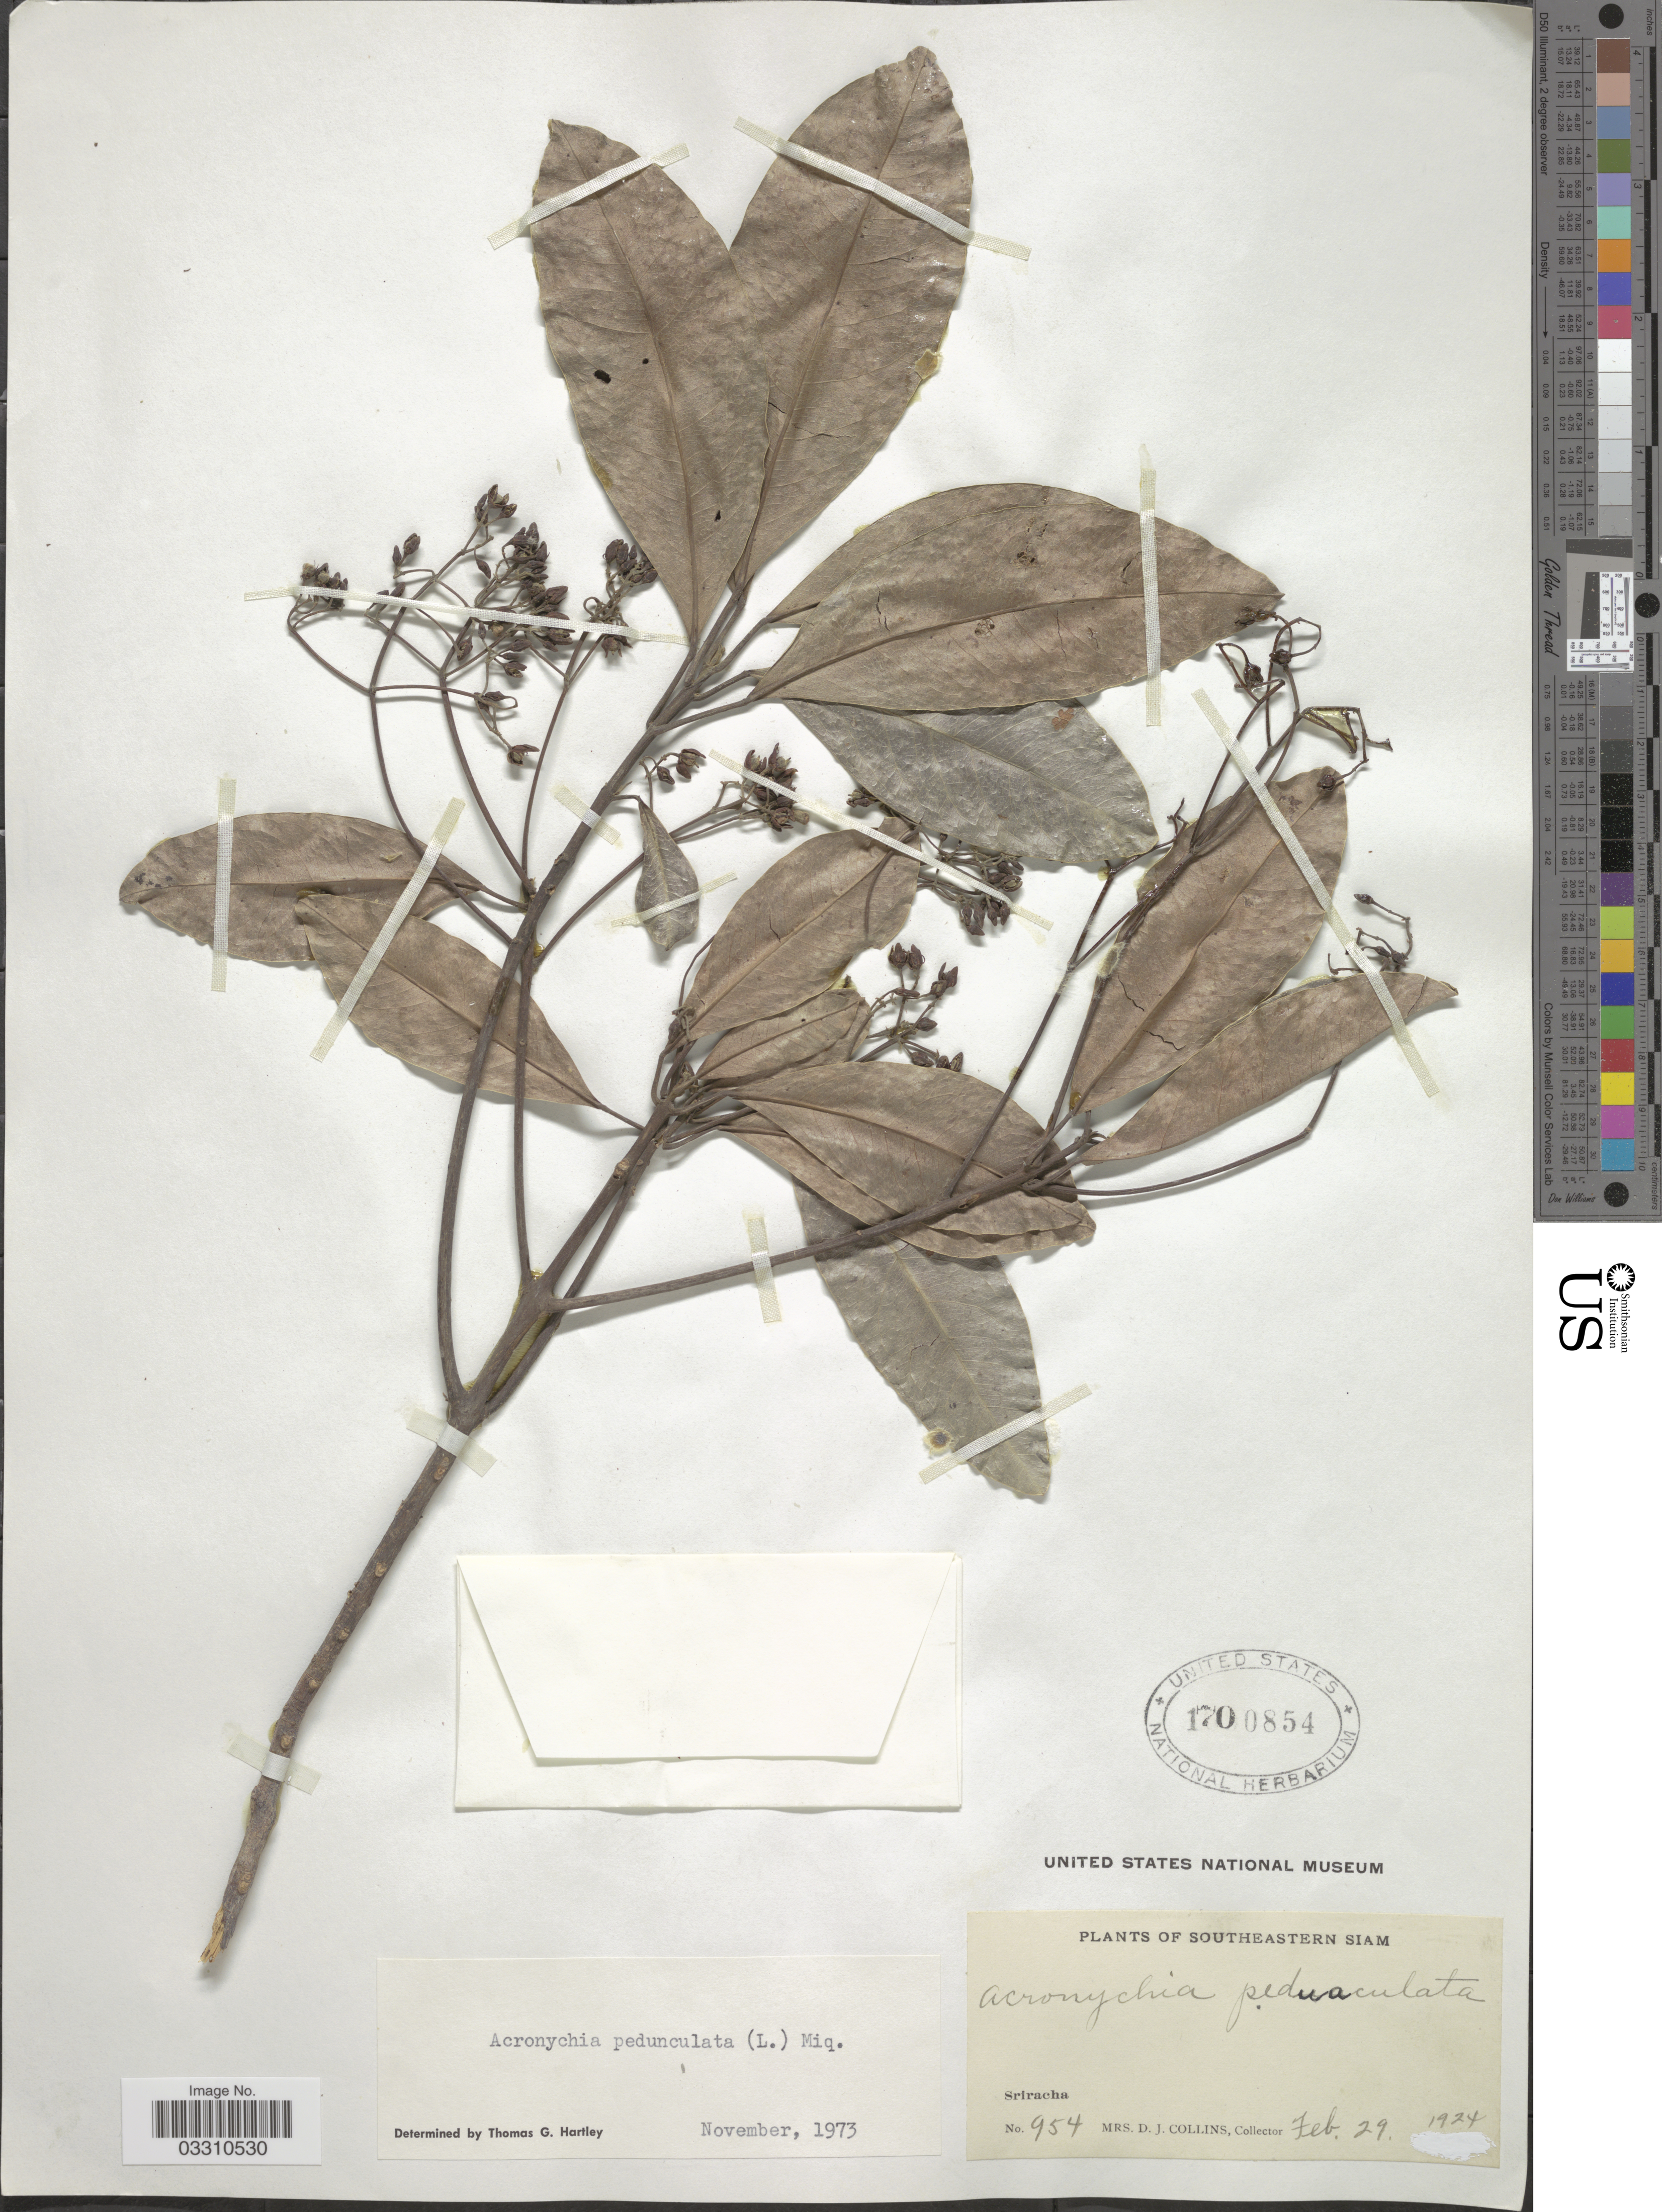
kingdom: Plantae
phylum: Tracheophyta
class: Magnoliopsida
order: Sapindales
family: Rutaceae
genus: Acronychia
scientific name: Acronychia pedunculata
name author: (L.) Miq.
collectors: Mrs. D. J. Collins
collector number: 954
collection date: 1924-02-29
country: Thailand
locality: Southeastern Siam, Sriracha.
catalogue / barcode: US 1700854